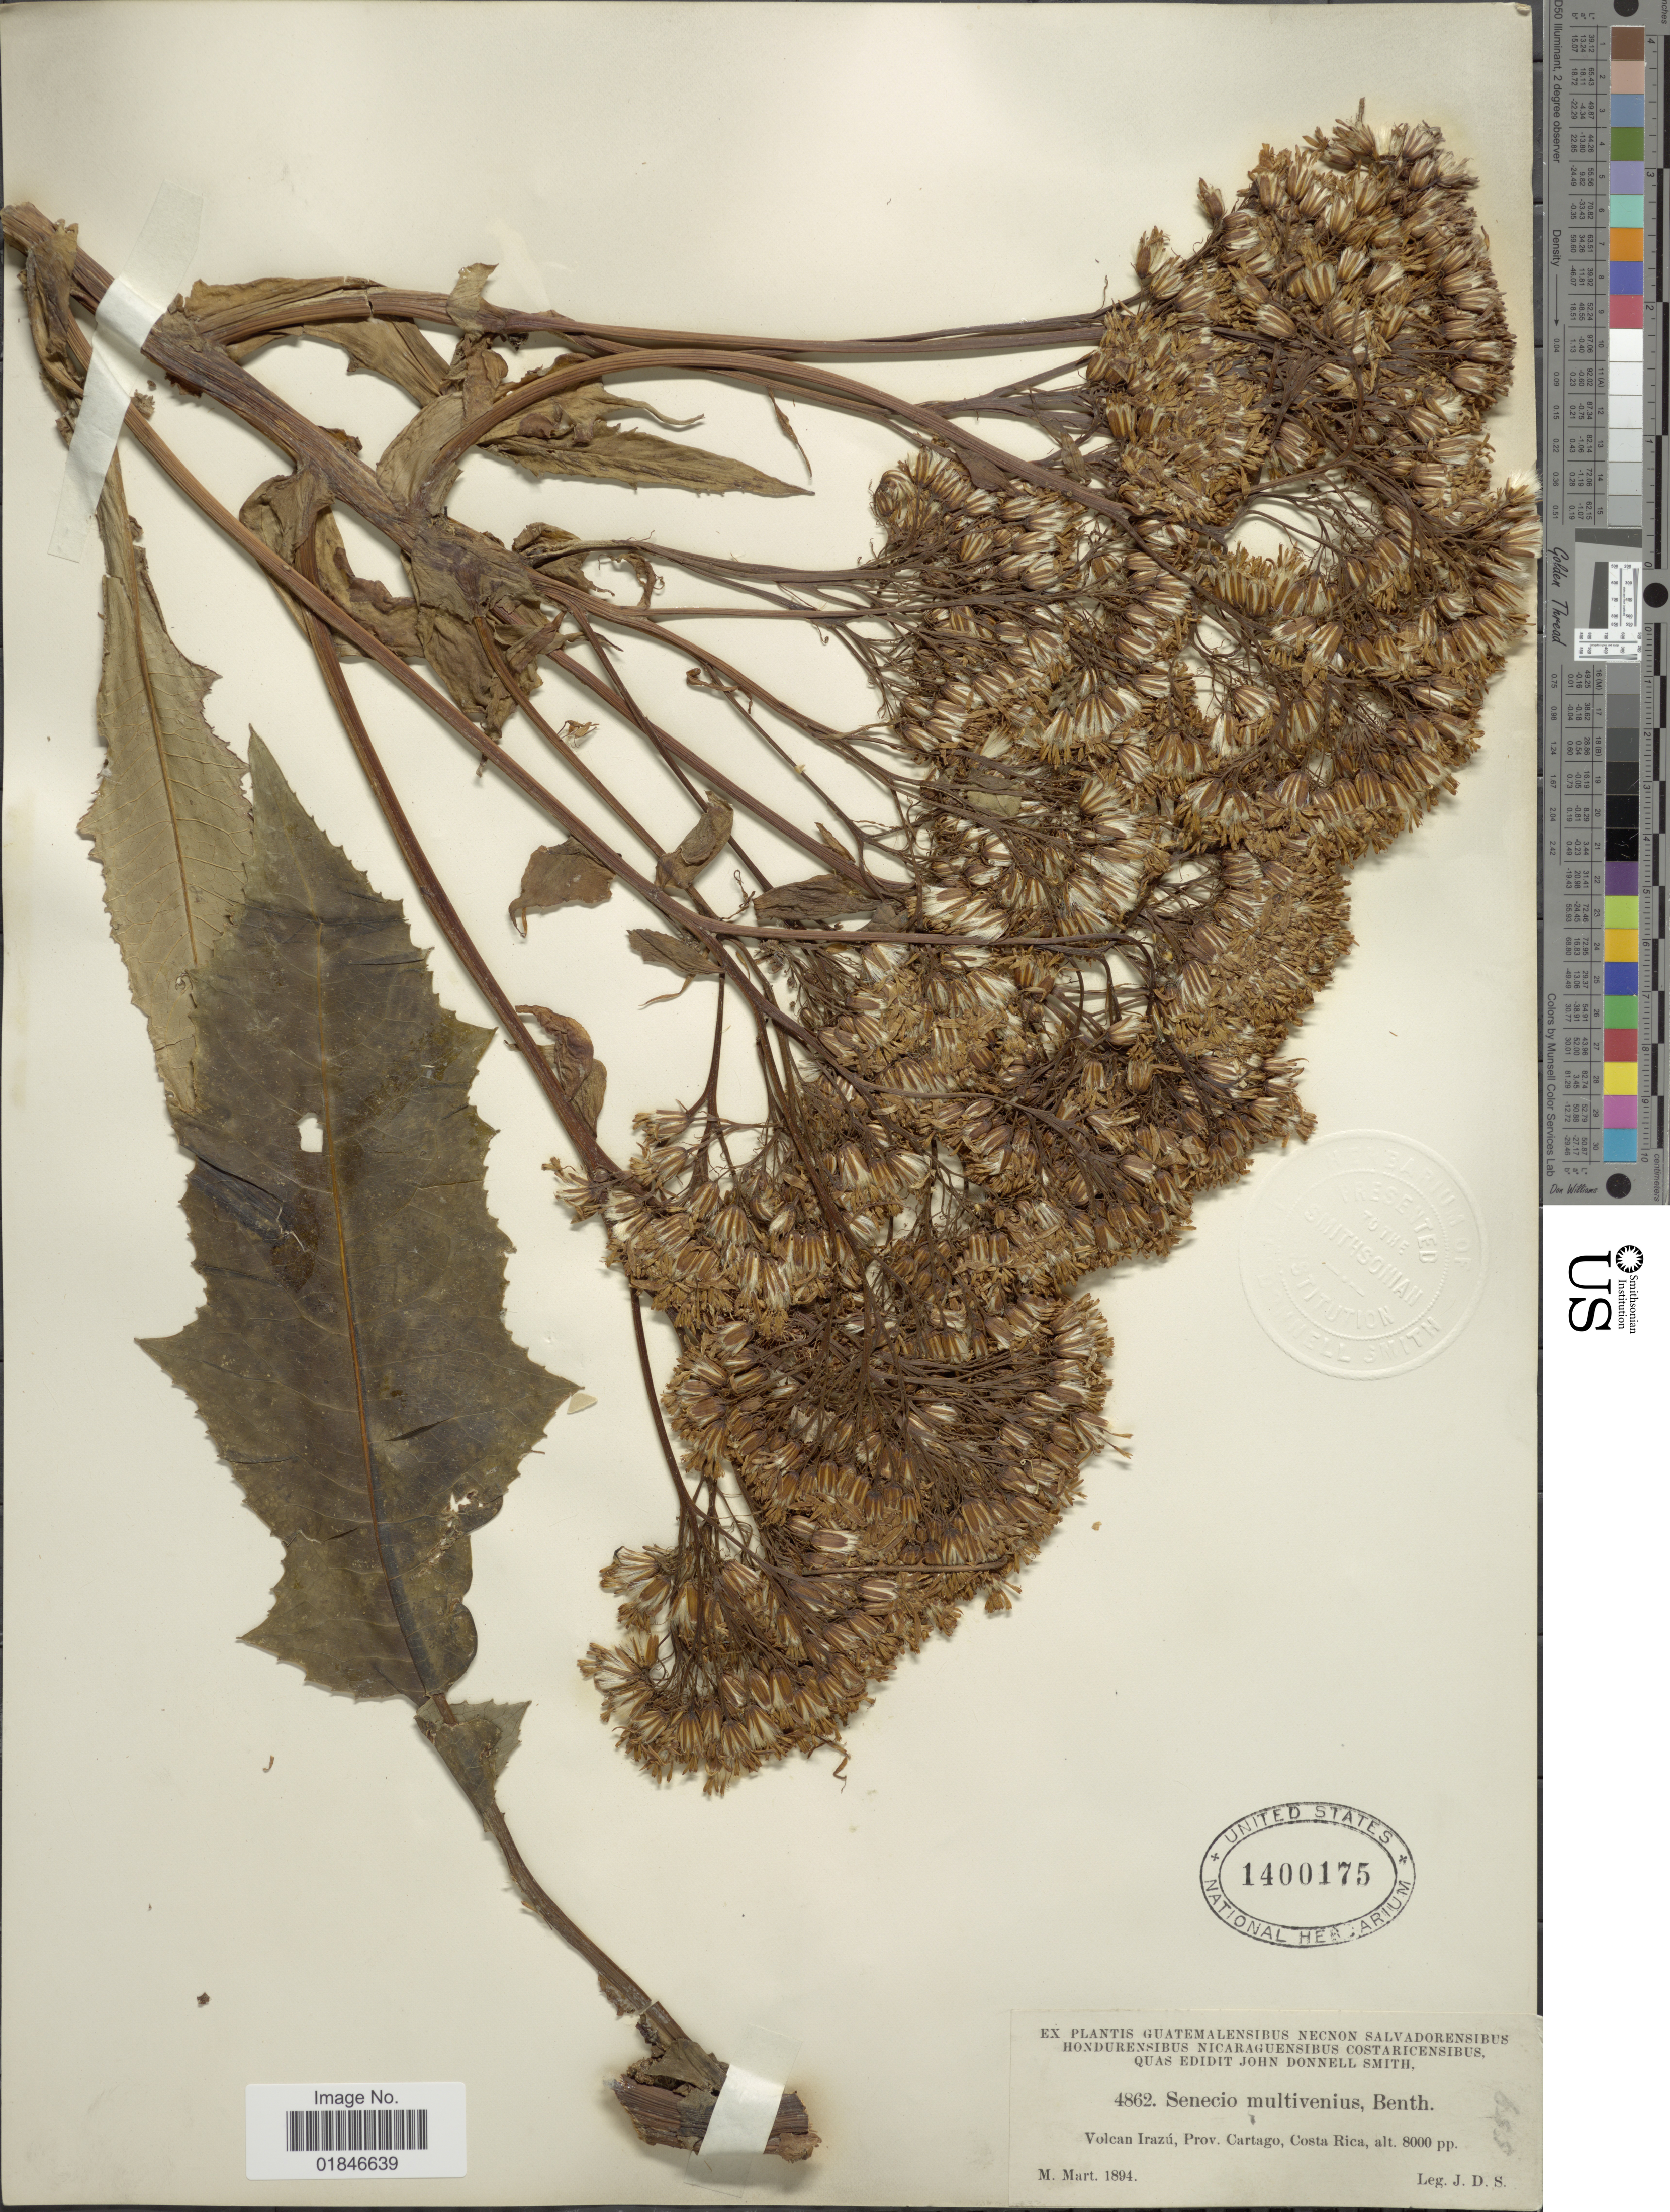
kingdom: Plantae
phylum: Tracheophyta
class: Magnoliopsida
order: Asterales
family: Asteraceae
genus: Jessea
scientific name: Jessea megaphylla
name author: (Greenm.) H. Rob. & Cuatrec.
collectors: J. Donnell Smith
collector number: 4862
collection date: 1894-03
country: Costa Rica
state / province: Cartago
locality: Volcan Irazu, Prov. Cartago, Costa Rica.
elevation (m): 2438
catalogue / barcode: US 1400175